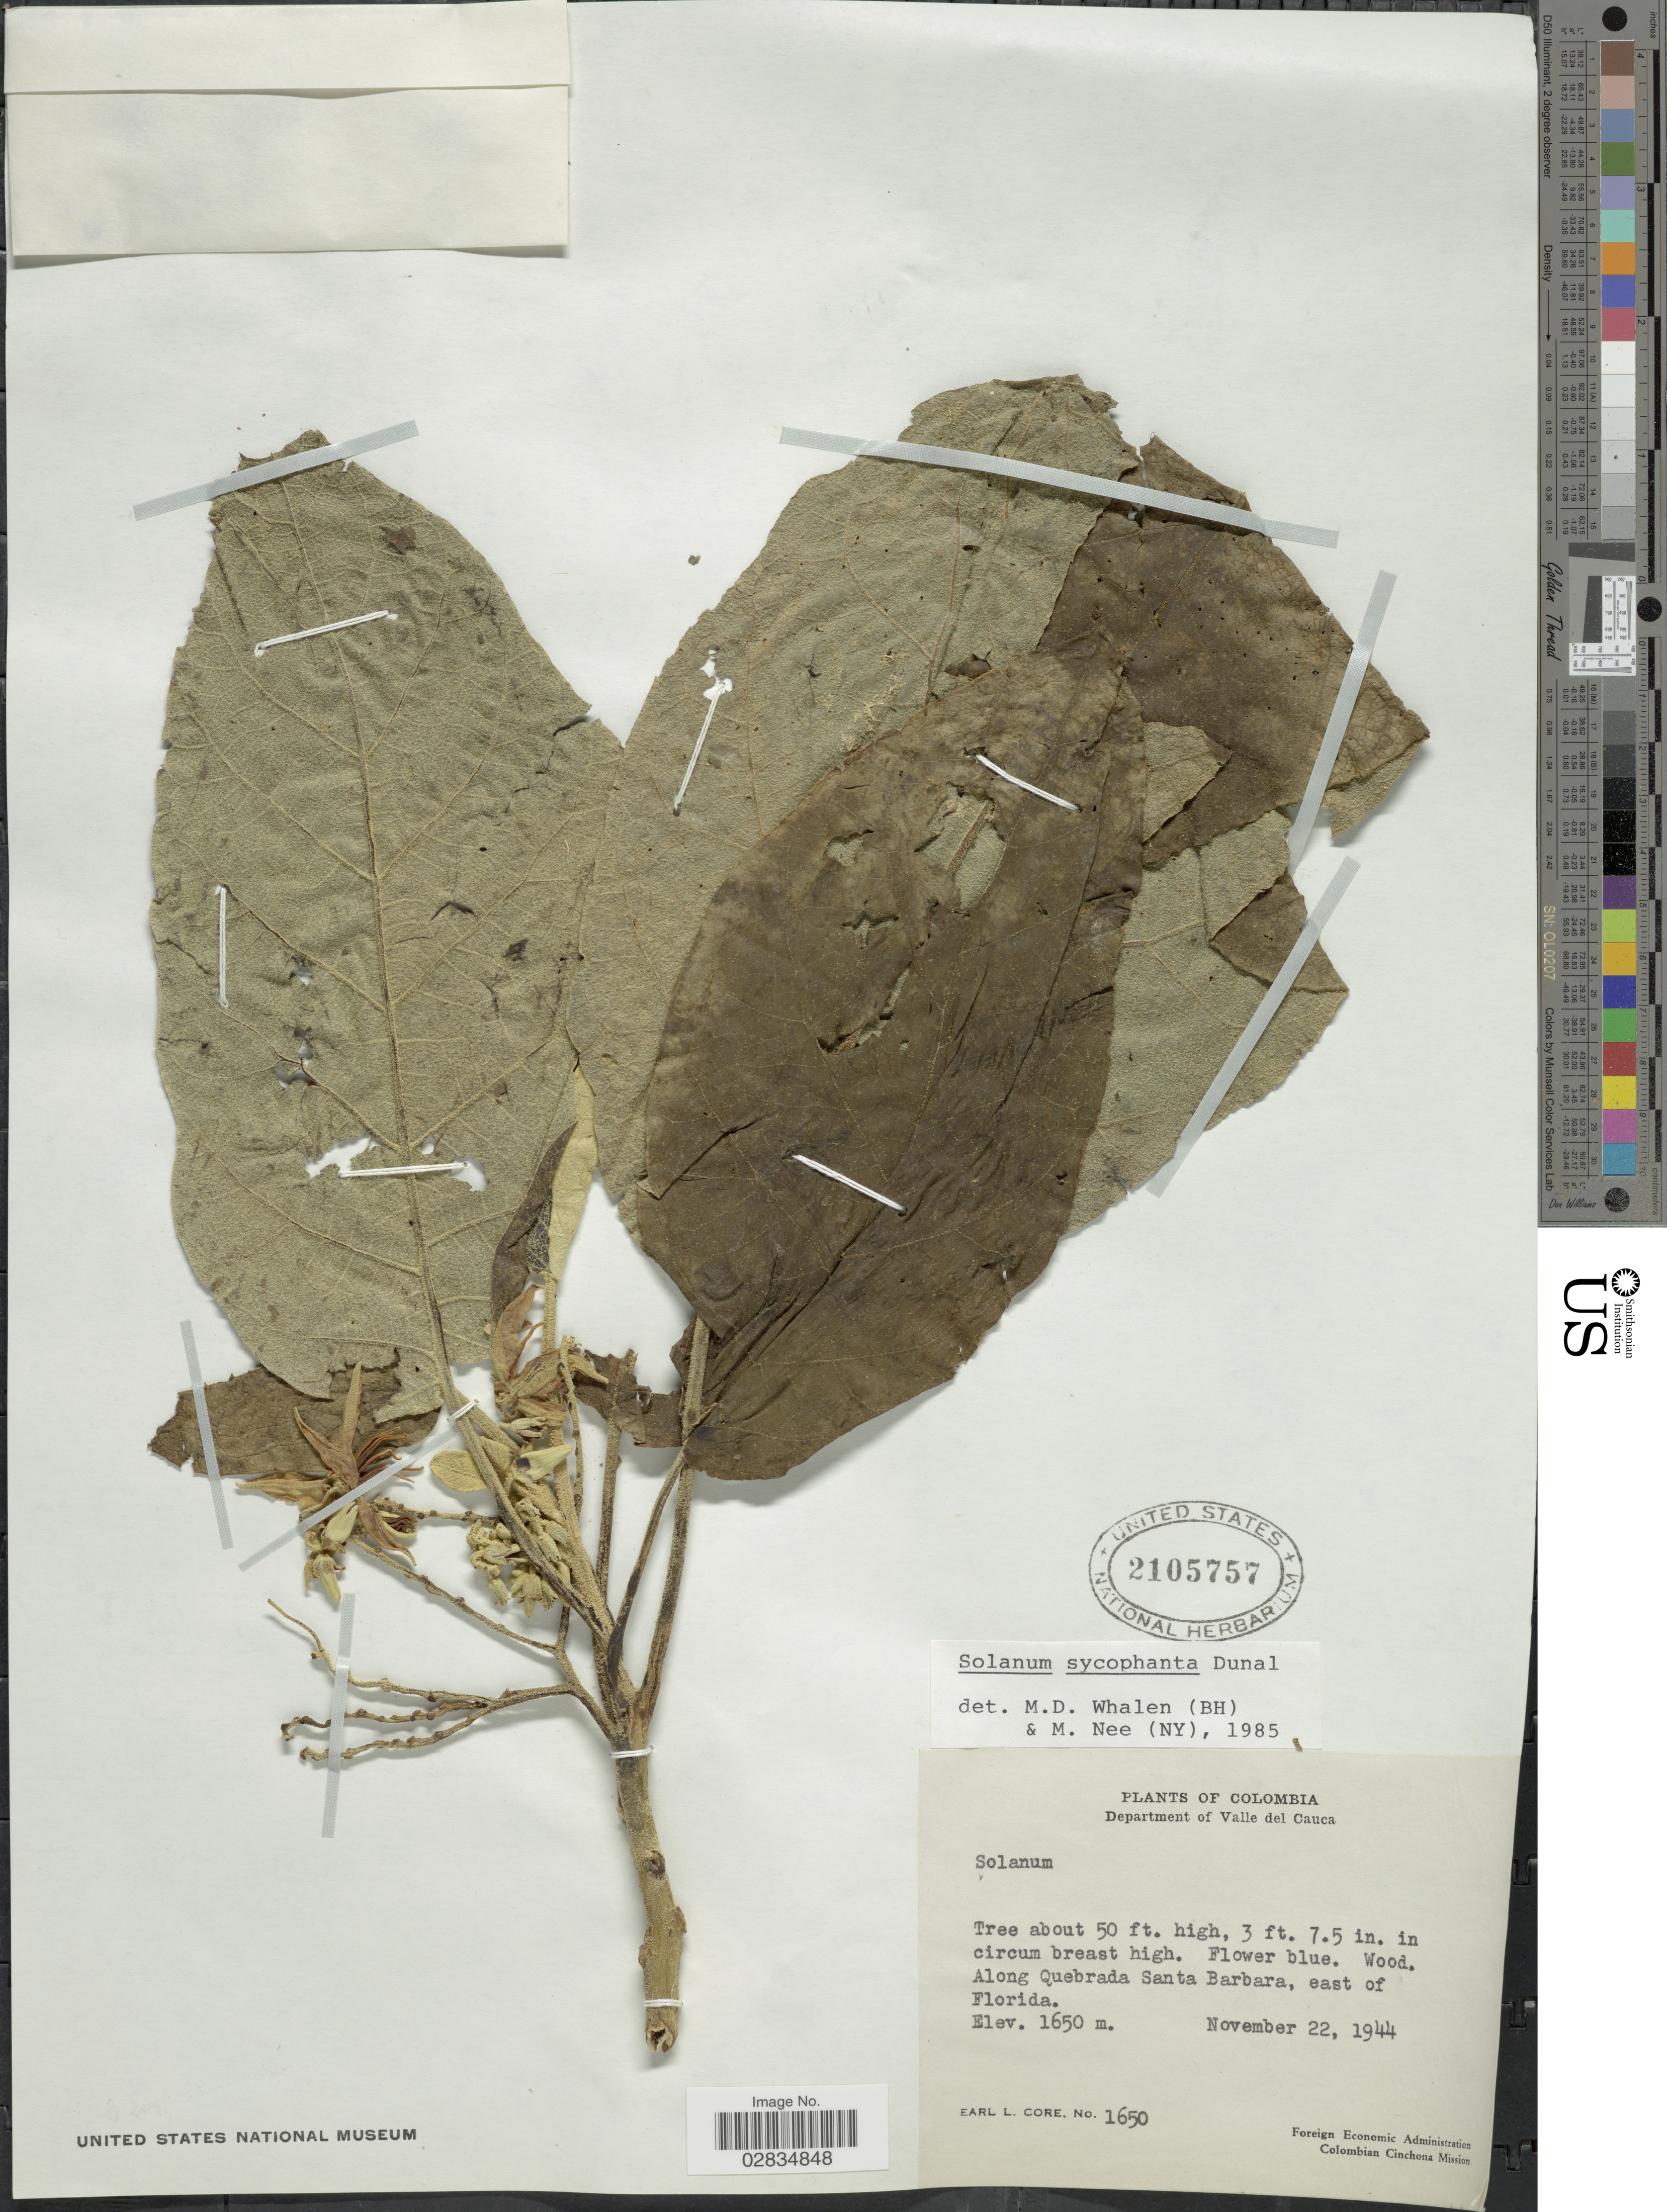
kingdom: Plantae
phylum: Tracheophyta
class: Magnoliopsida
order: Solanales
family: Solanaceae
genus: Solanum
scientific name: Solanum sycophanta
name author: Dunal in DC.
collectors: E. L. Core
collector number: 1650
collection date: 1944-11-22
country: Colombia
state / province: Valle del Cauca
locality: Department of Valle de Cauca, along Quebrada Santa Barbara, east of Florida.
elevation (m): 1650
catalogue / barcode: US 2105757